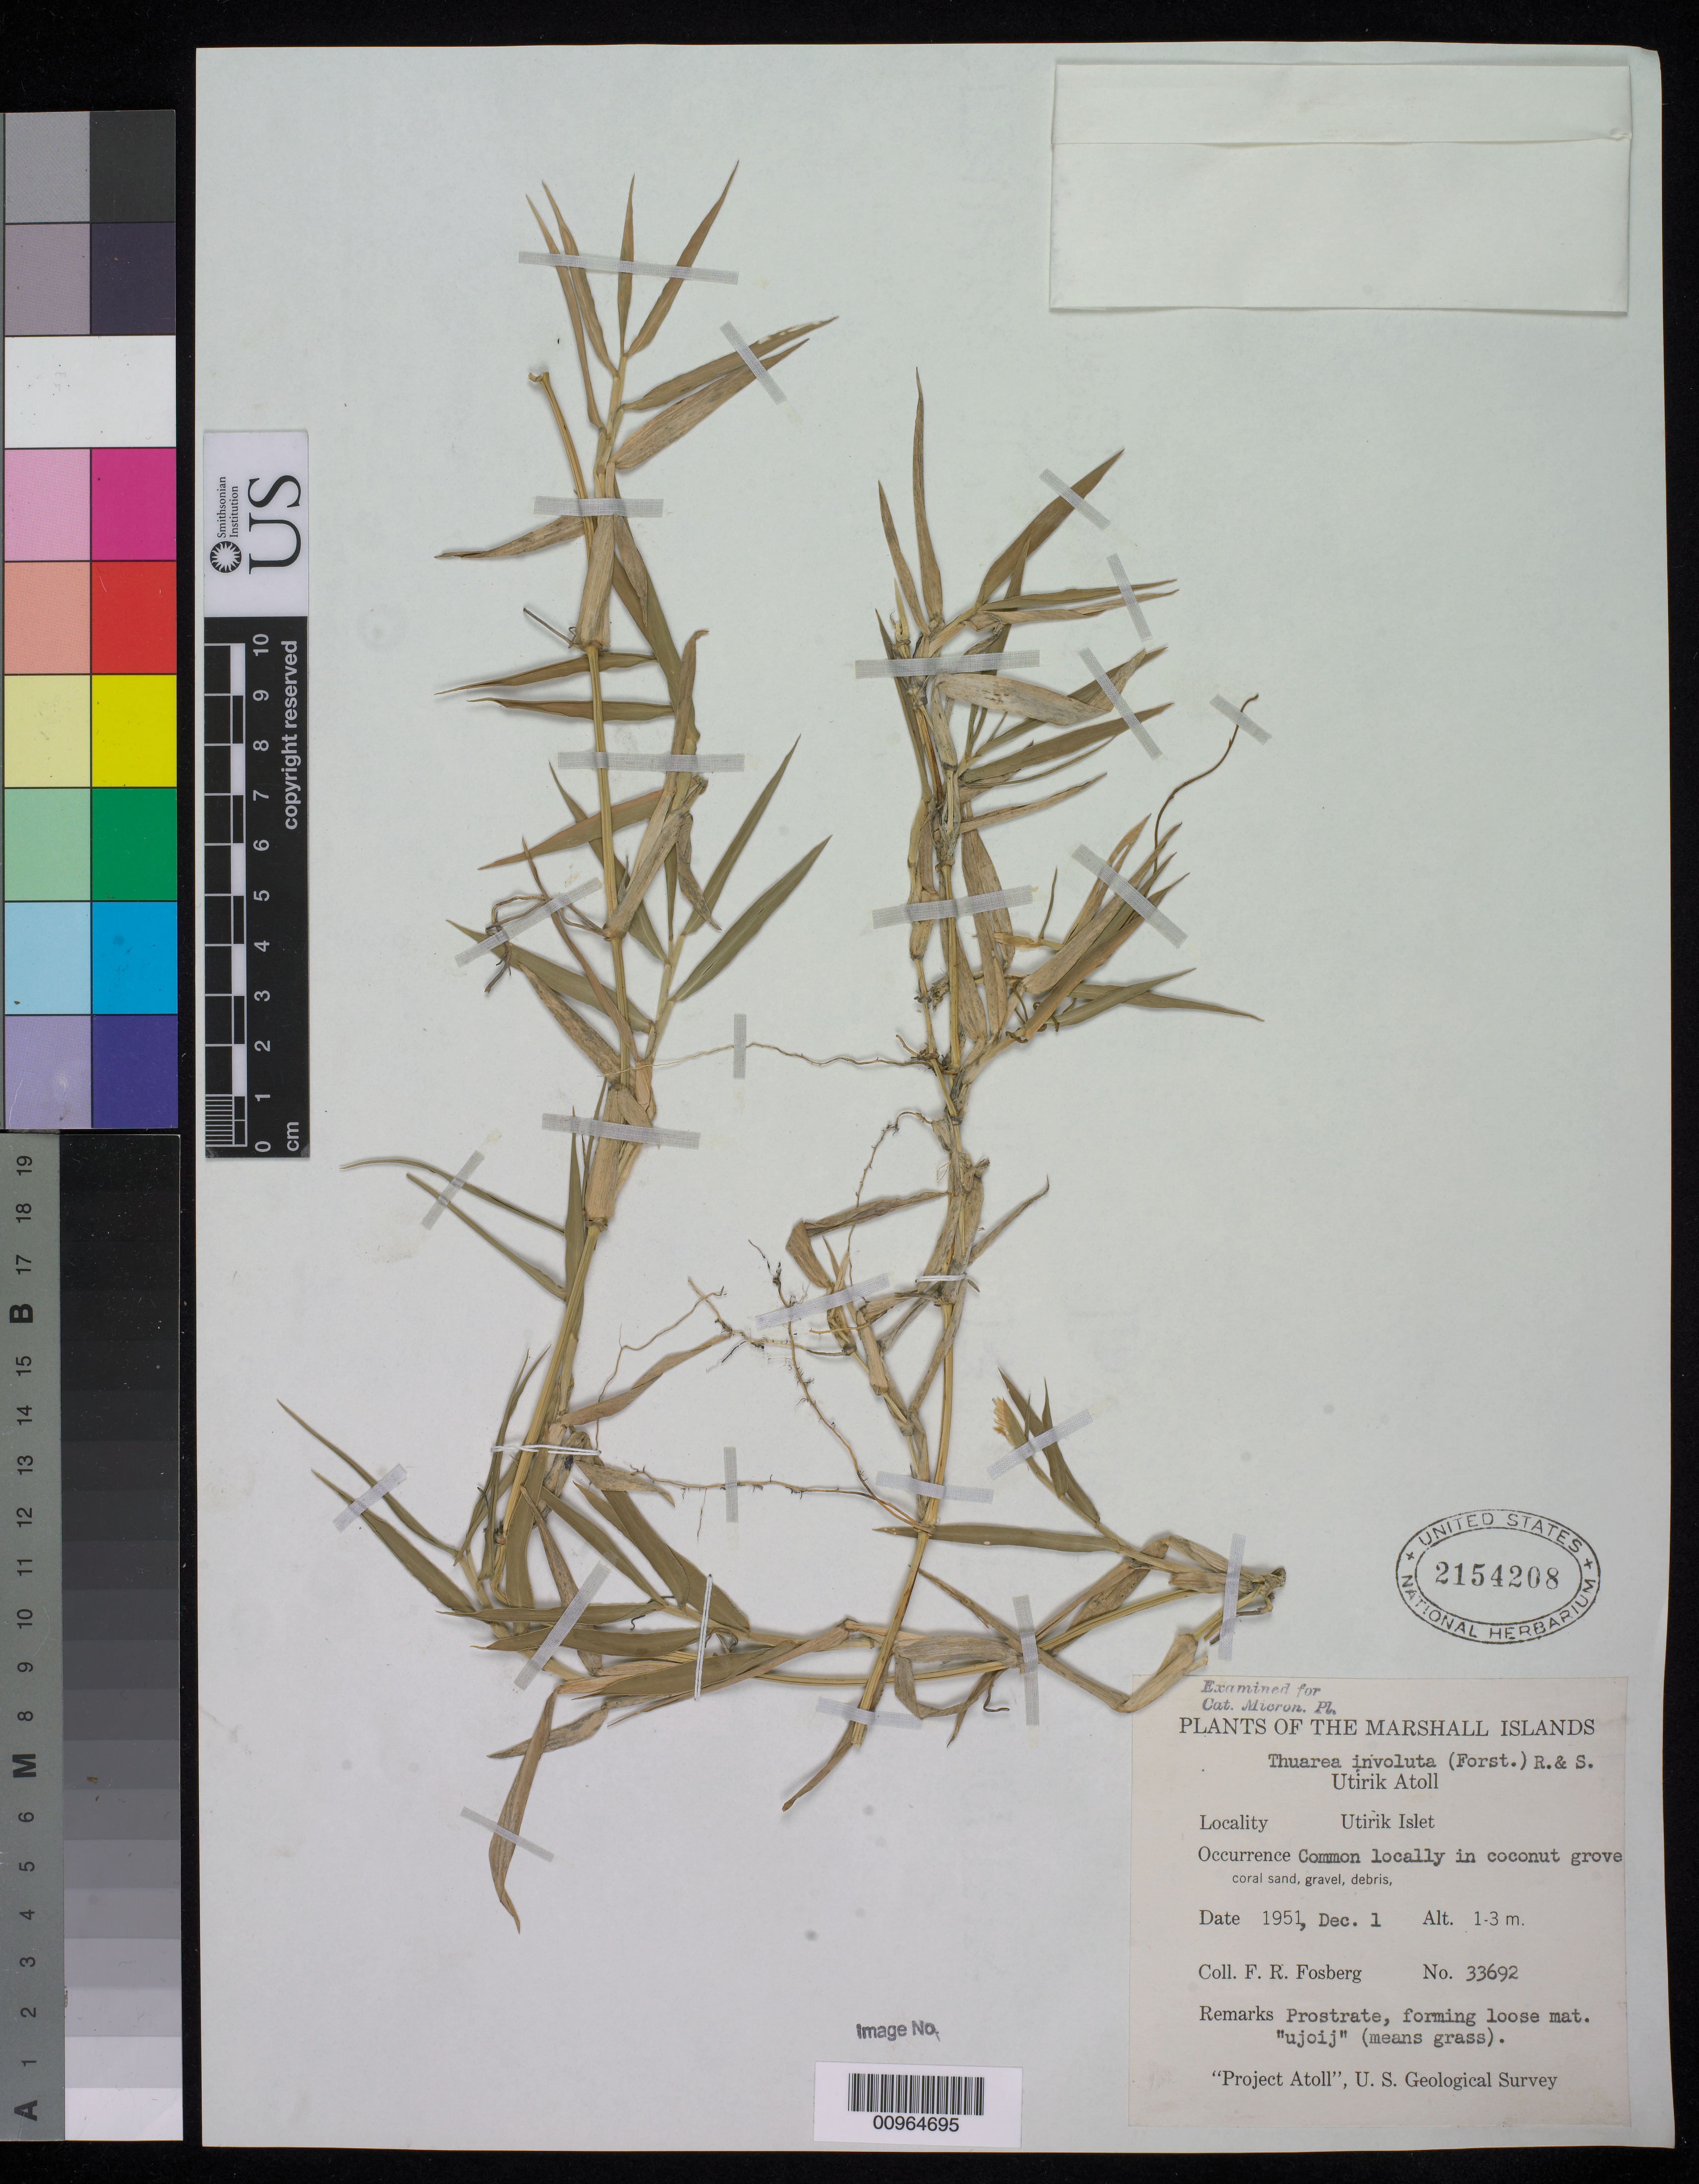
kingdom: Plantae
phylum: Tracheophyta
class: Liliopsida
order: Poales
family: Poaceae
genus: Thuarea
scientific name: Thuarea involuta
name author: (G. Forst.) R. Br. ex Sm.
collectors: F. R. Fosberg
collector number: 33692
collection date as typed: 01 Dec 1951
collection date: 1951-12-01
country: Marshall Islands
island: Utrik [Utirik] Atoll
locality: Utirik Islet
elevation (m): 1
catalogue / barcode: US 2154208